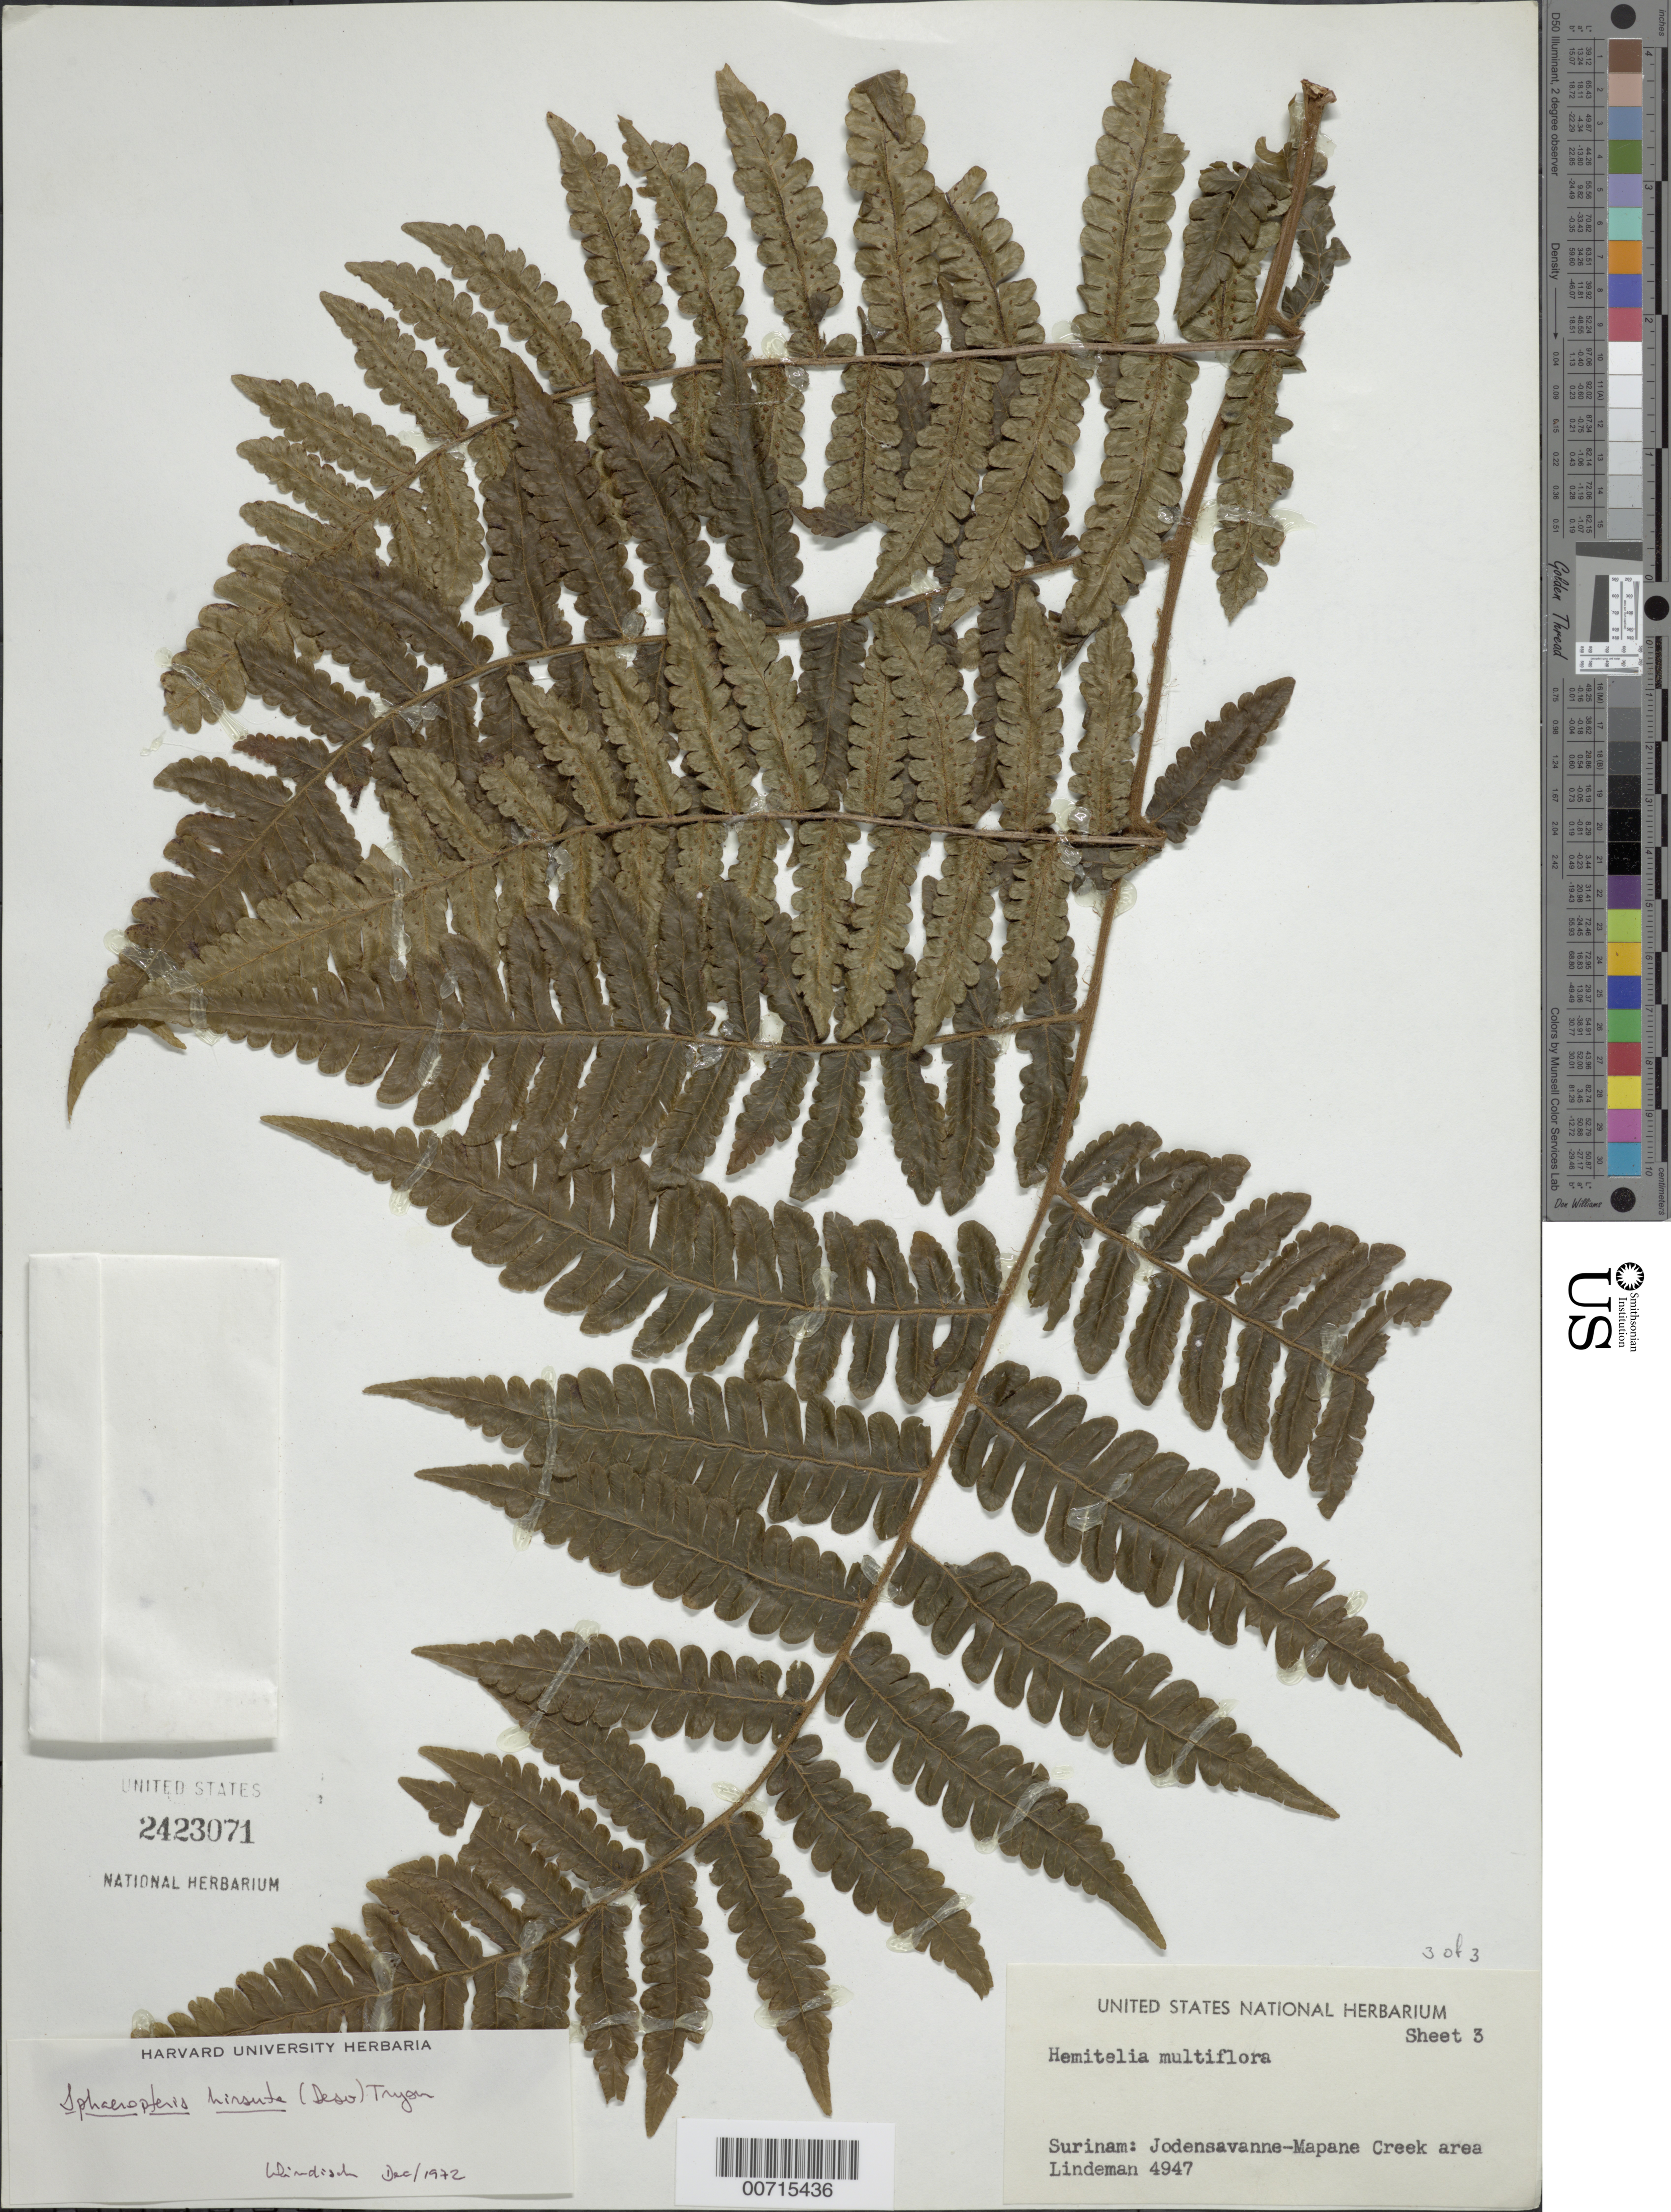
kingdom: Plantae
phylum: Tracheophyta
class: Polypodiopsida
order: Cyatheales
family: Cyatheaceae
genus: Cyathea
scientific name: Cyathea surinamensis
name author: (Miq.) Domin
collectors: -. Lindeman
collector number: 4947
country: Suriname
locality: Surinam: Jodensavanne-Mapane Creek area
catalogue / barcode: US 2423071